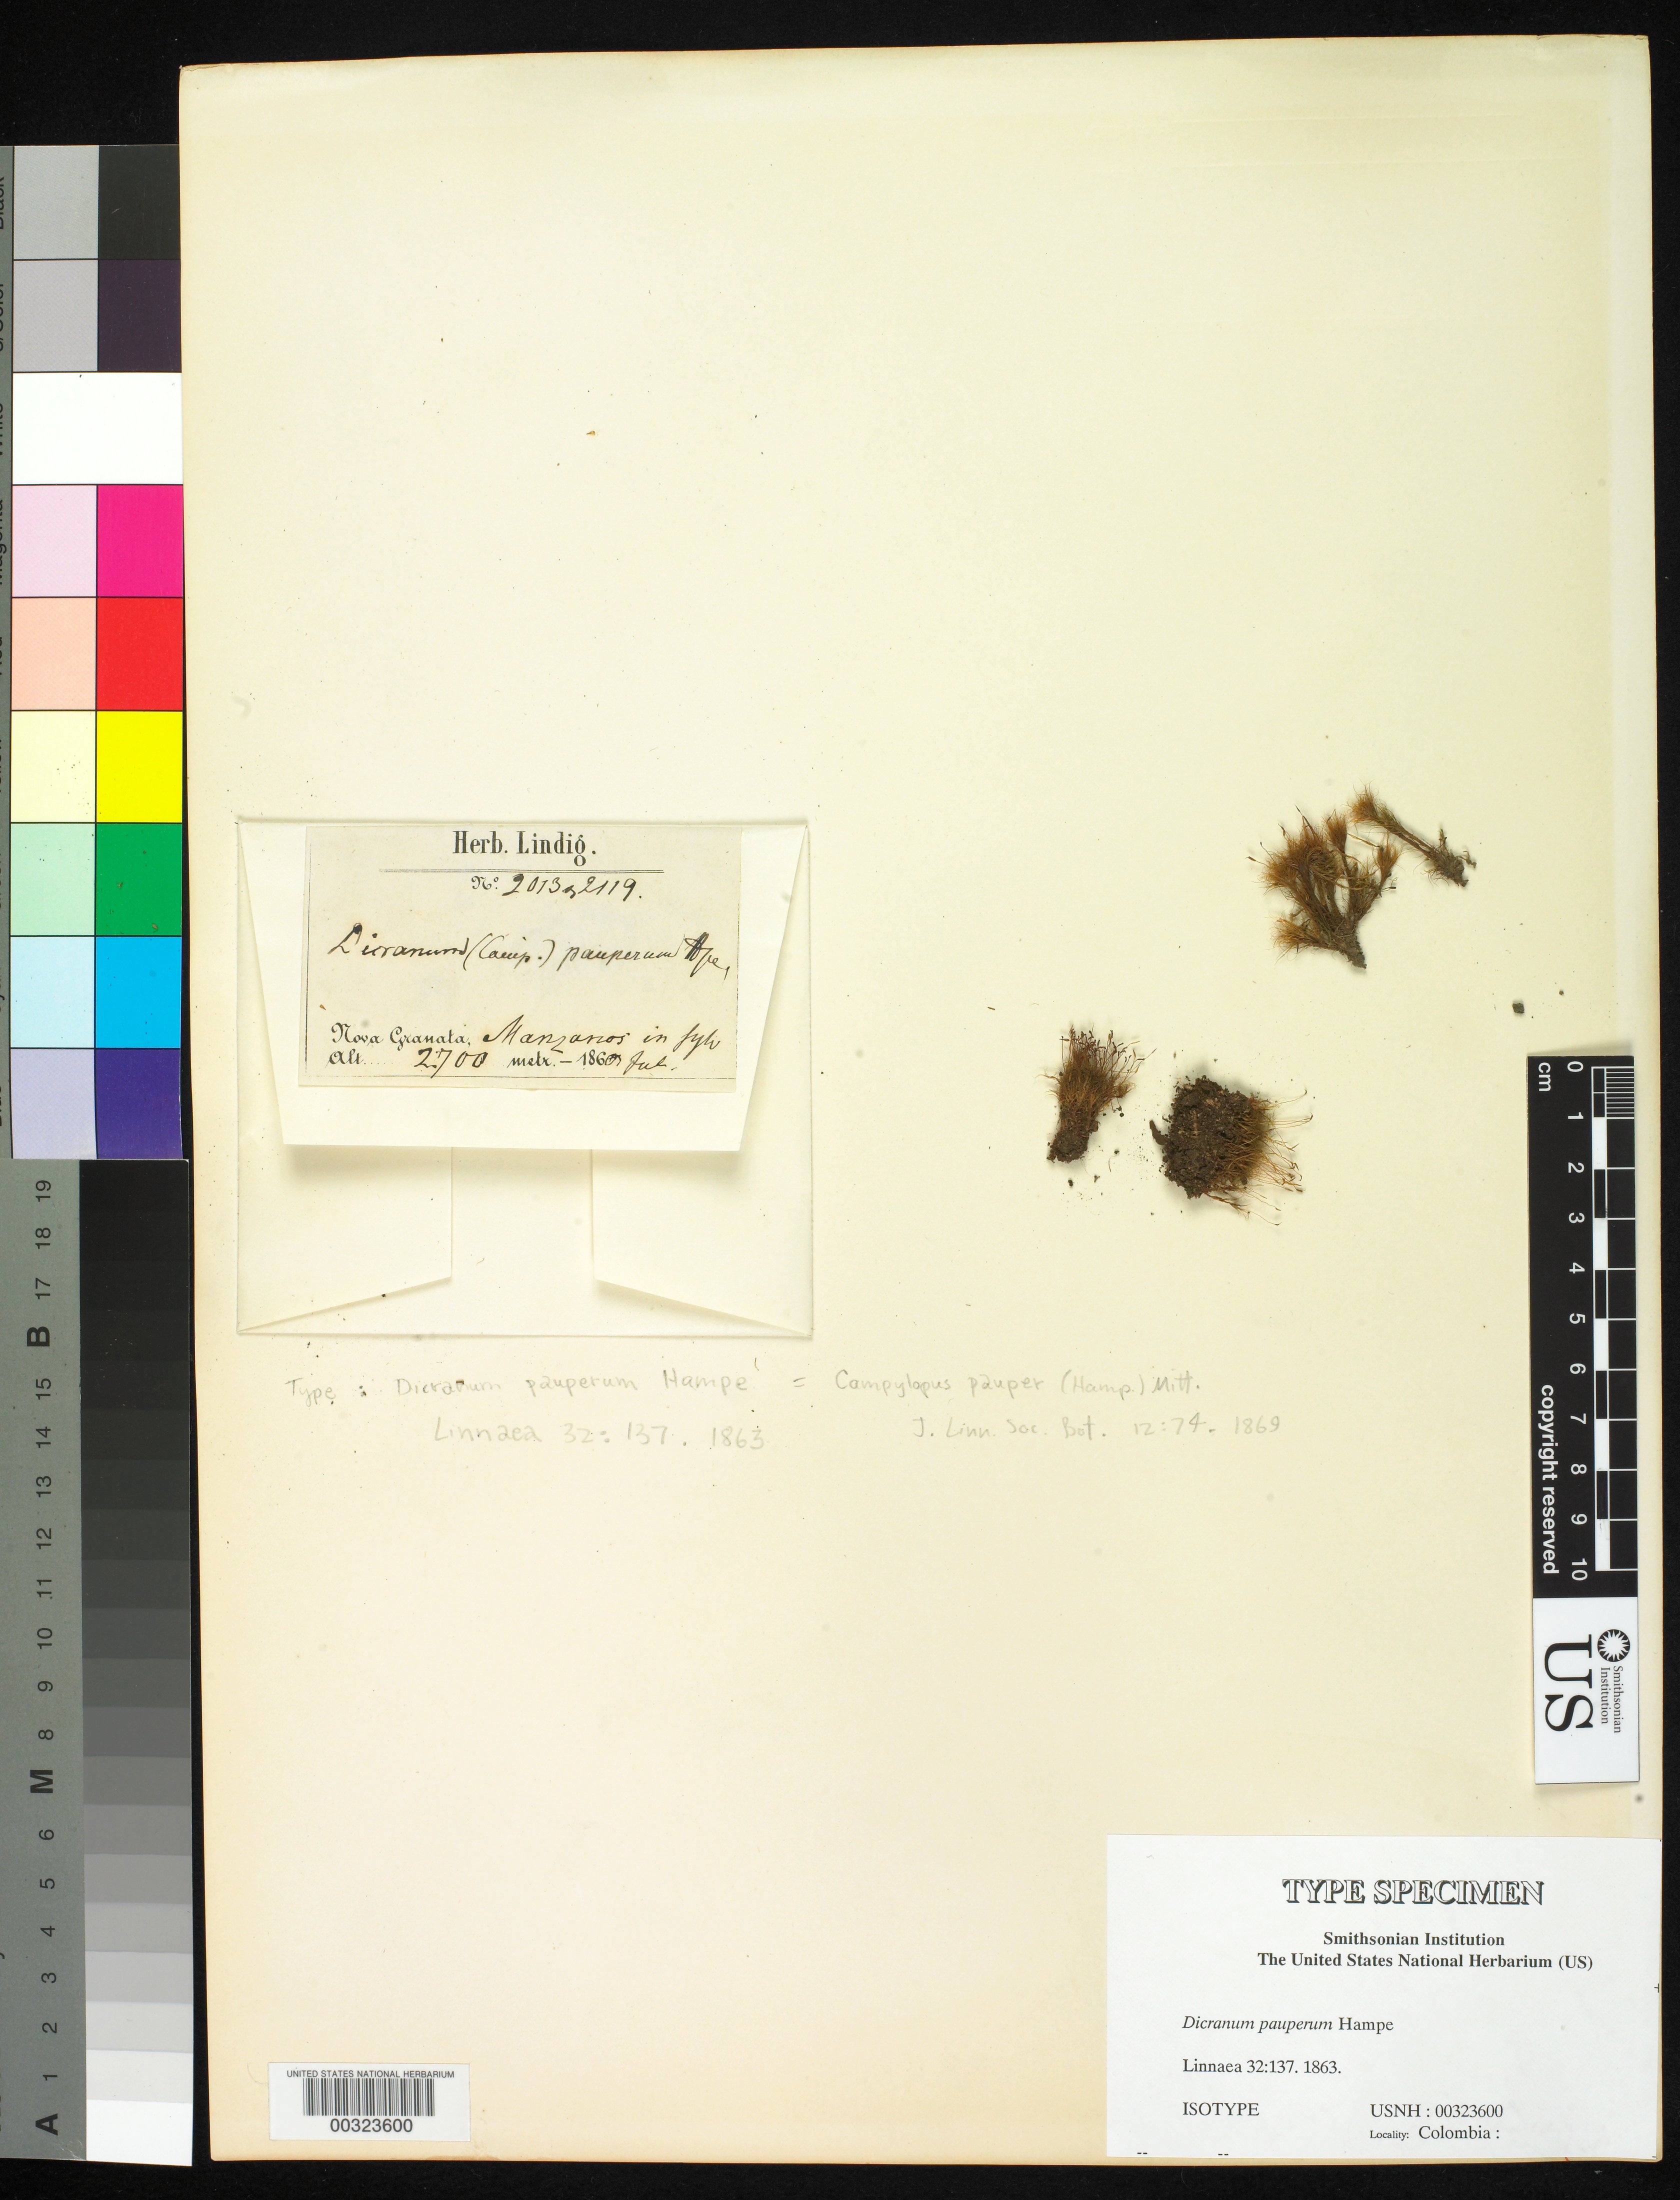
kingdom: Plantae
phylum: Bryophyta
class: Bryopsida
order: Dicranales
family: Dicranaceae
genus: Dicranum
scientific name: Dicranum pauperum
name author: Hampe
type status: Isotype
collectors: A. Lindig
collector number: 2013 & 2119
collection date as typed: Jul 1860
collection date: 1860-07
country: Colombia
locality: Manzanos.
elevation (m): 2700